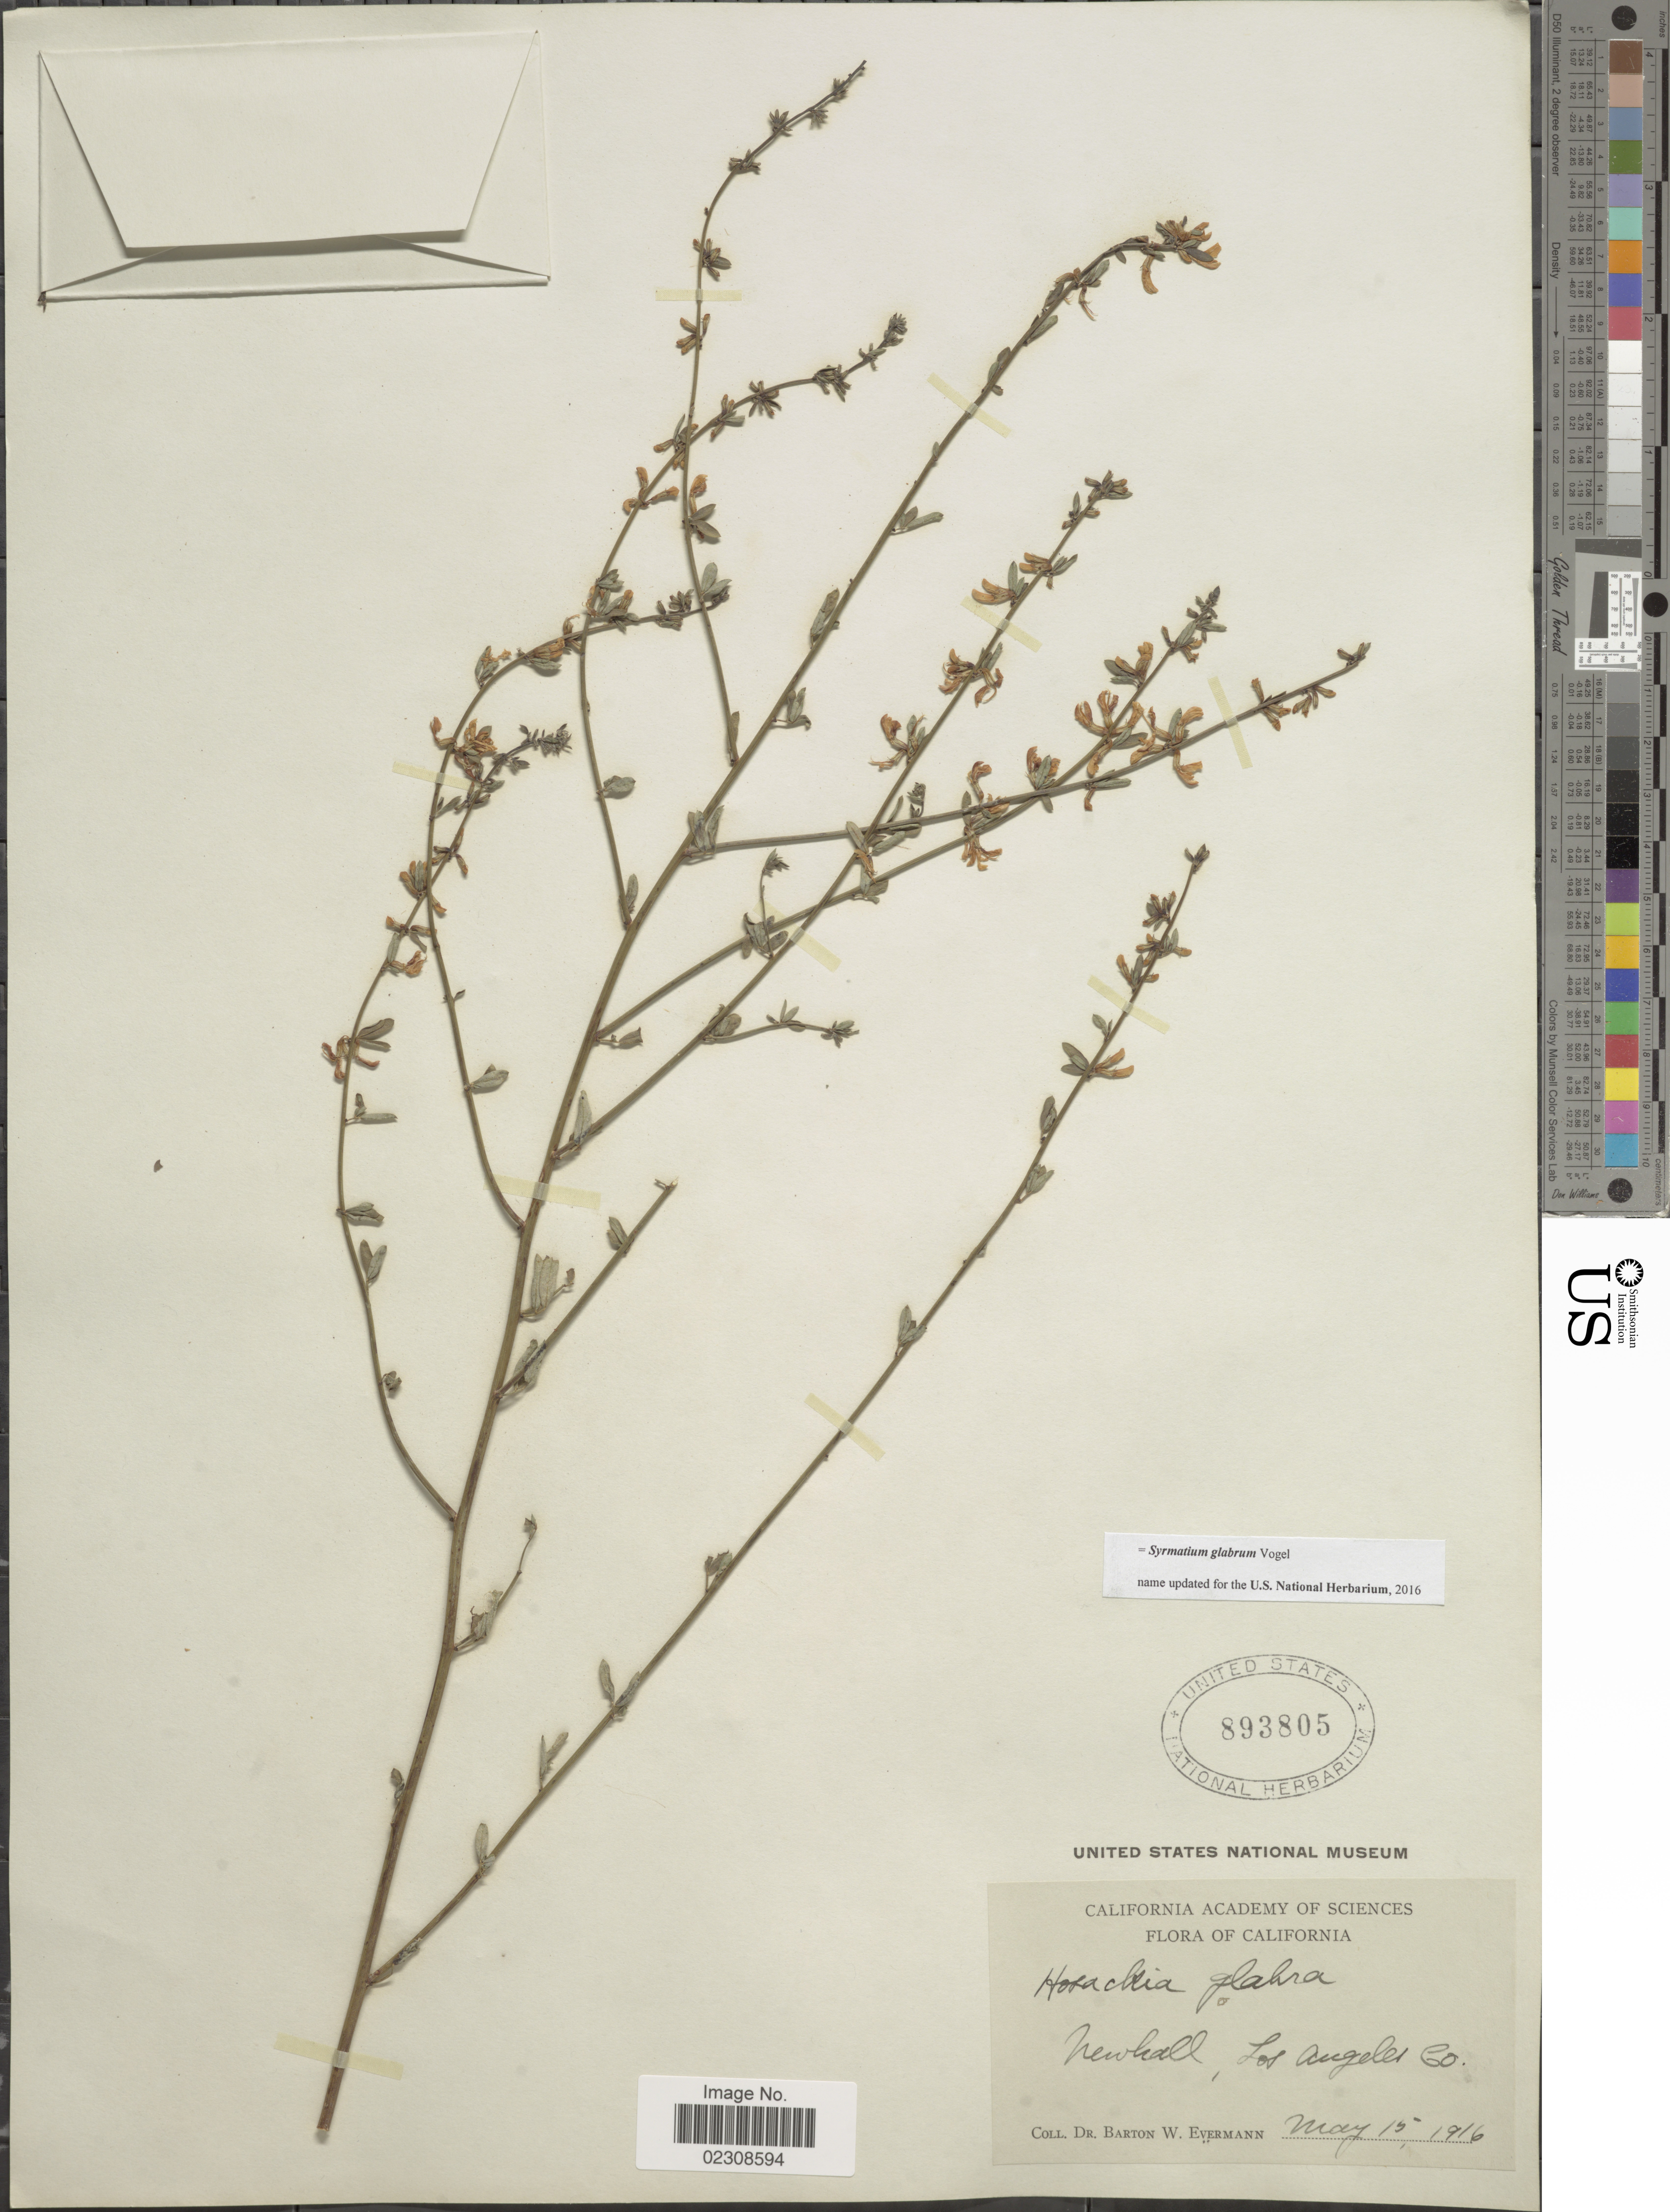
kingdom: Plantae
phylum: Tracheophyta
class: Magnoliopsida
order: Fabales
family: Fabaceae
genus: Syrmatium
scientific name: Syrmatium glabrum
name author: Vogel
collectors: B. W. Evermann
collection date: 1916-05-15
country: United States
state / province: California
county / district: Los Angeles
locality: Newhall, Los Angeles Co.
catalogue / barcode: US 893805